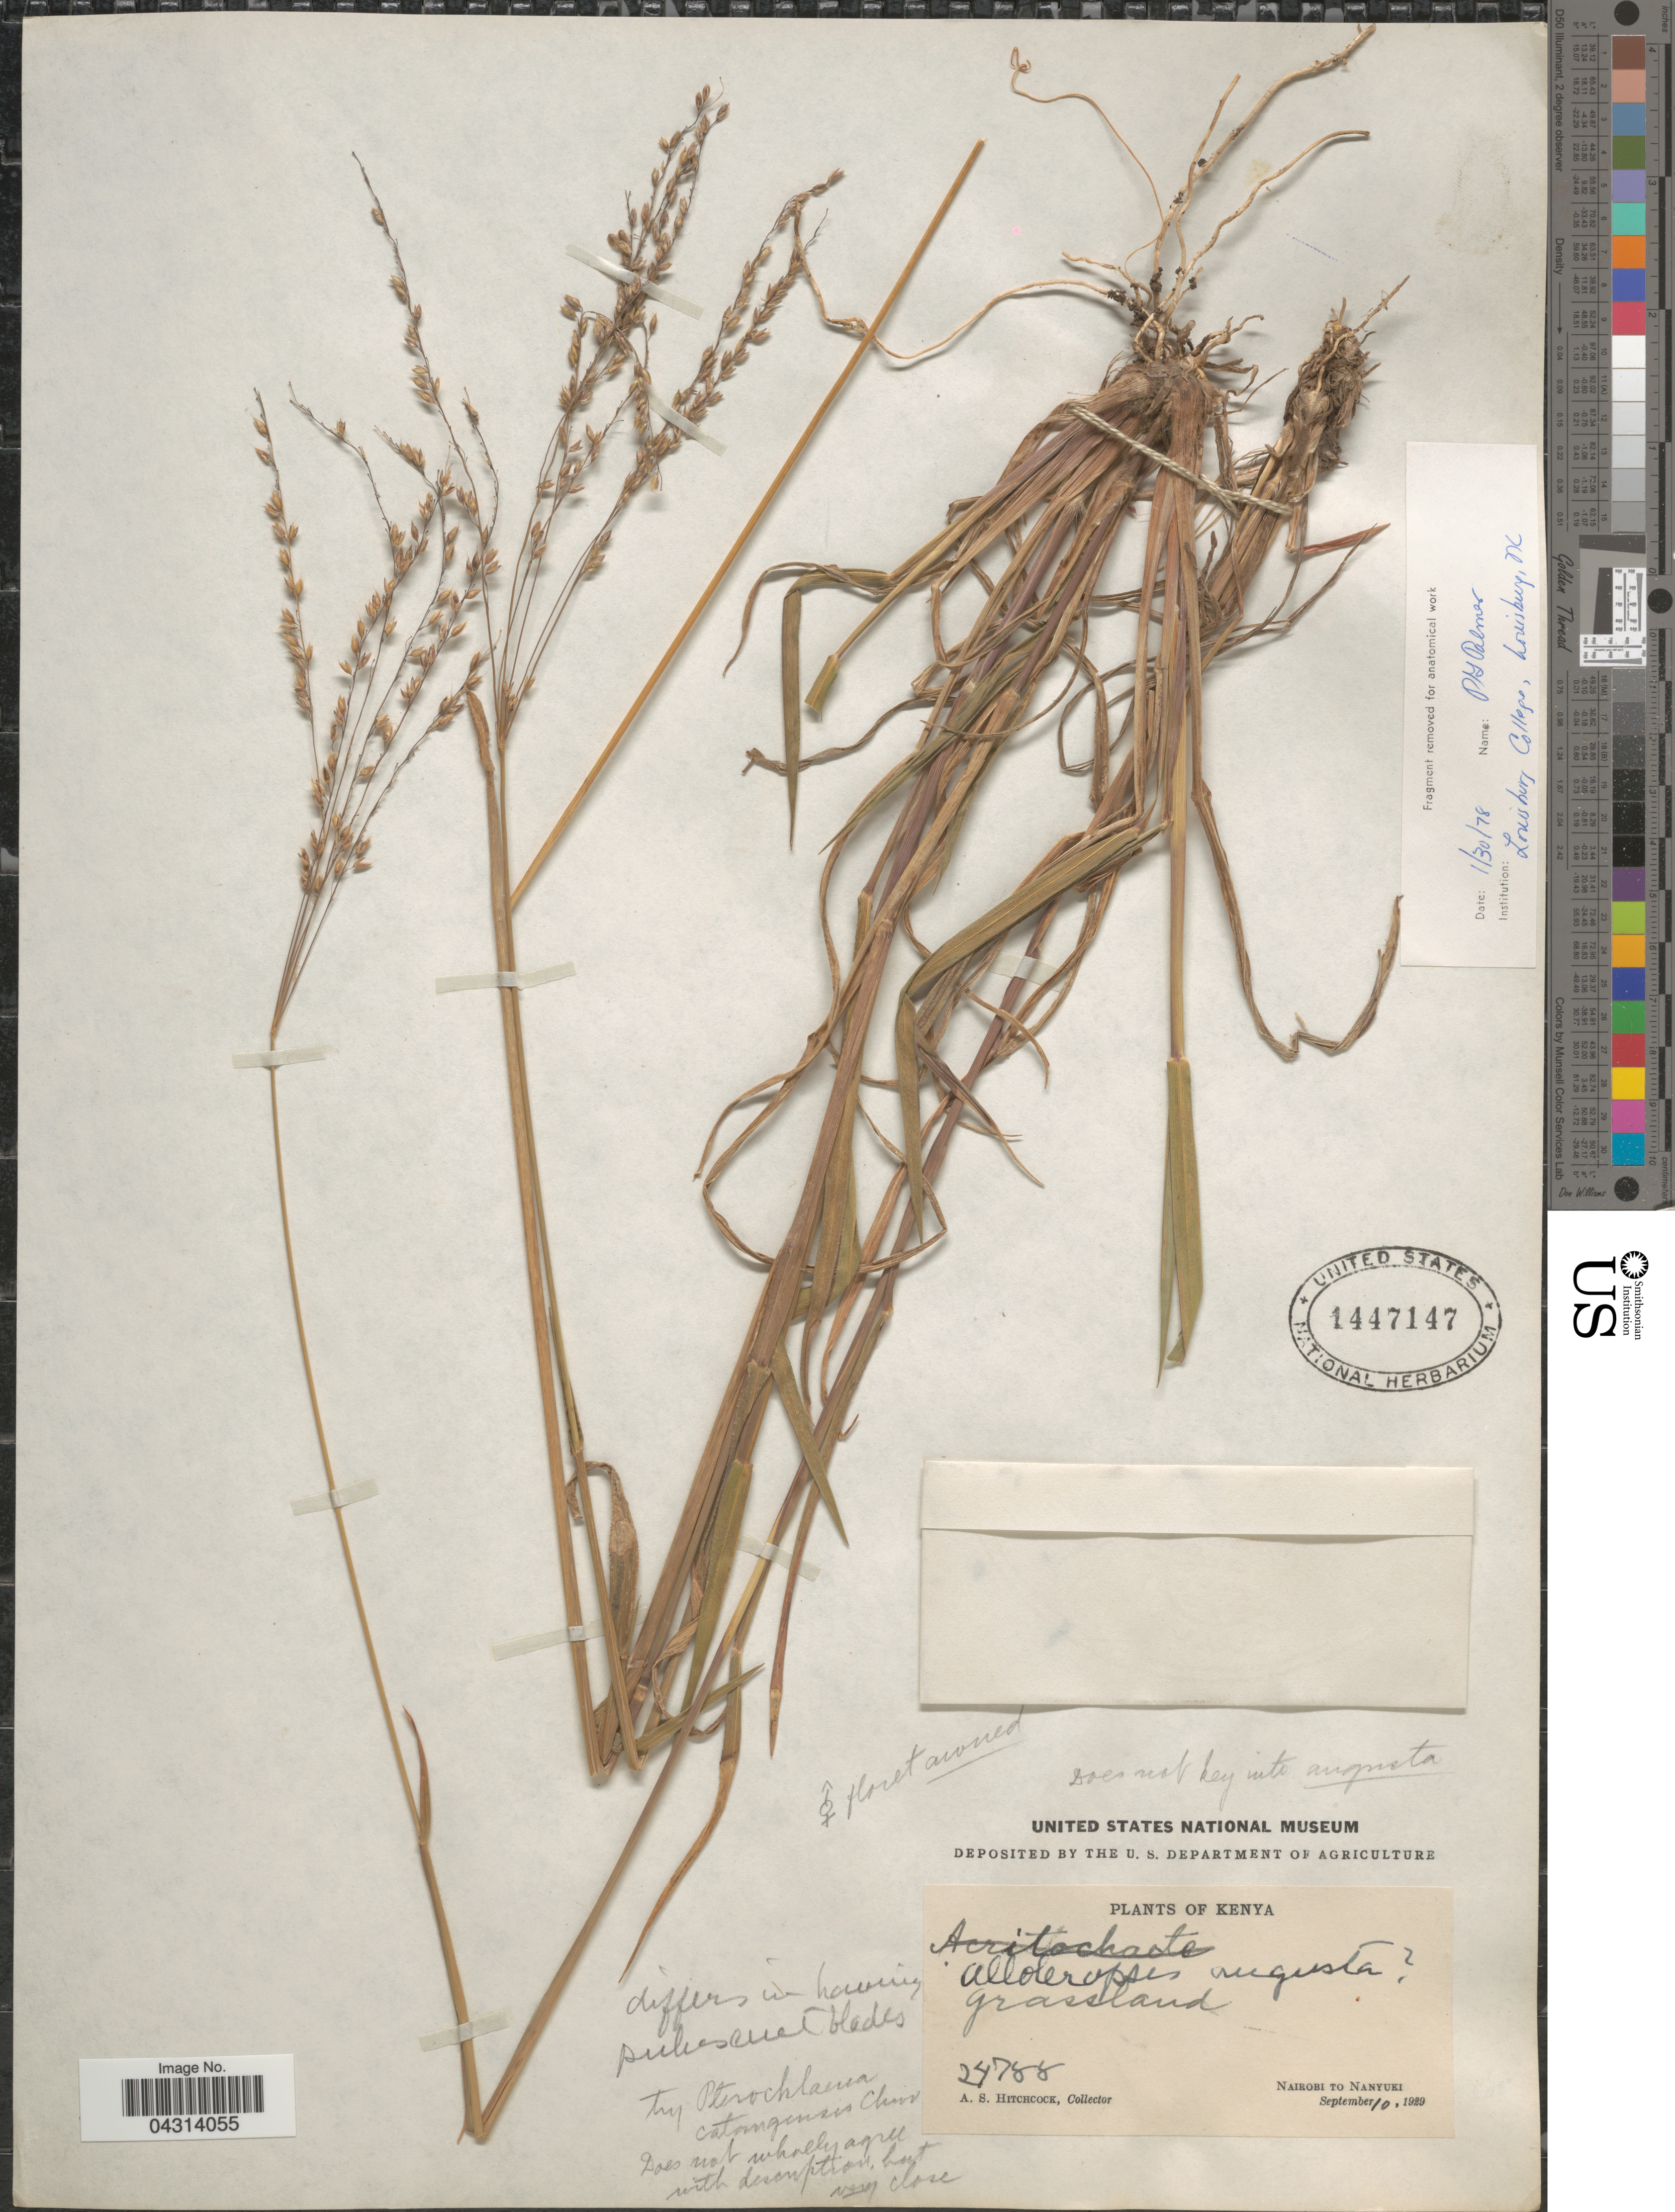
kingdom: Plantae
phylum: Tracheophyta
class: Liliopsida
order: Poales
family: Poaceae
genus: Alloteropsis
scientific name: Alloteropsis angusta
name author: Stapf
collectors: A. S. Hitchcock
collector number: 24788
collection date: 1929-09-10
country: Kenya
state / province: Nairobi Area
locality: Nairobi to Nanyuki.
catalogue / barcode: US 1447147